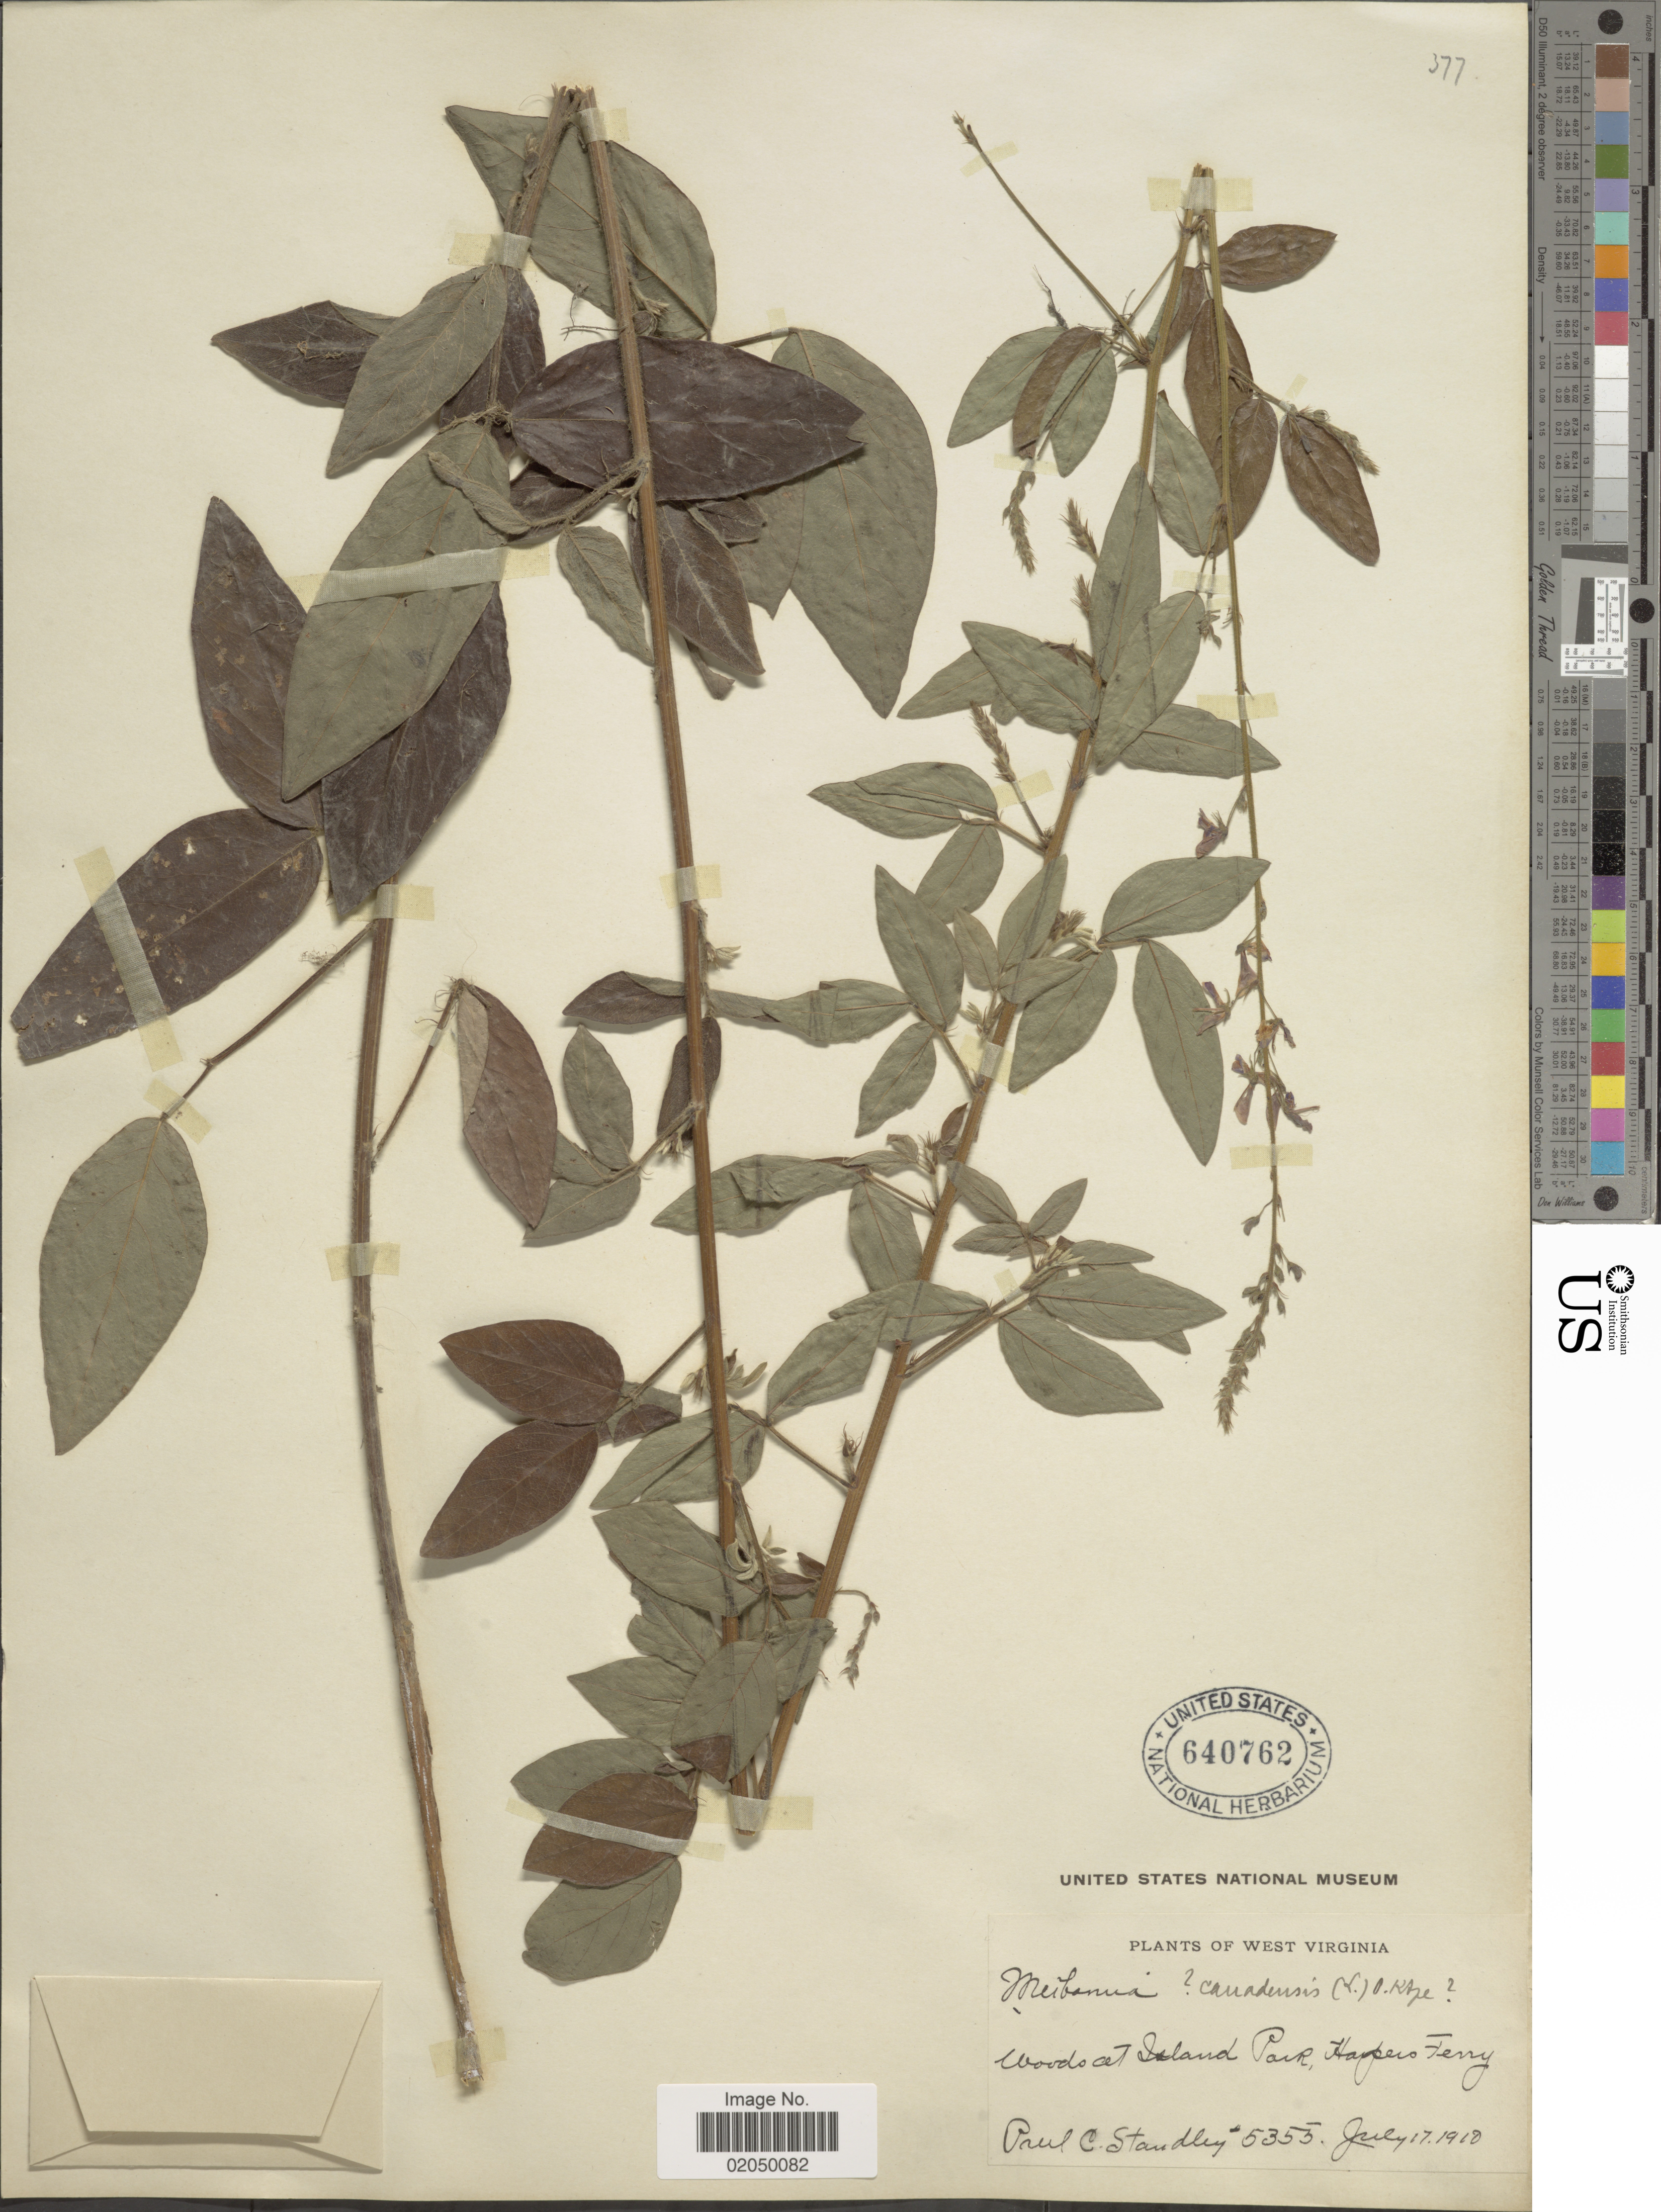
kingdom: Plantae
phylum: Tracheophyta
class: Magnoliopsida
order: Fabales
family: Fabaceae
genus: Desmodium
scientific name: Desmodium canadense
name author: (L.) DC.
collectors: P. C. Standley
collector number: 5355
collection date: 1910-07-17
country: United States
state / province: West Virginia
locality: Woods at Island Park, Harpers Ferry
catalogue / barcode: US 640762